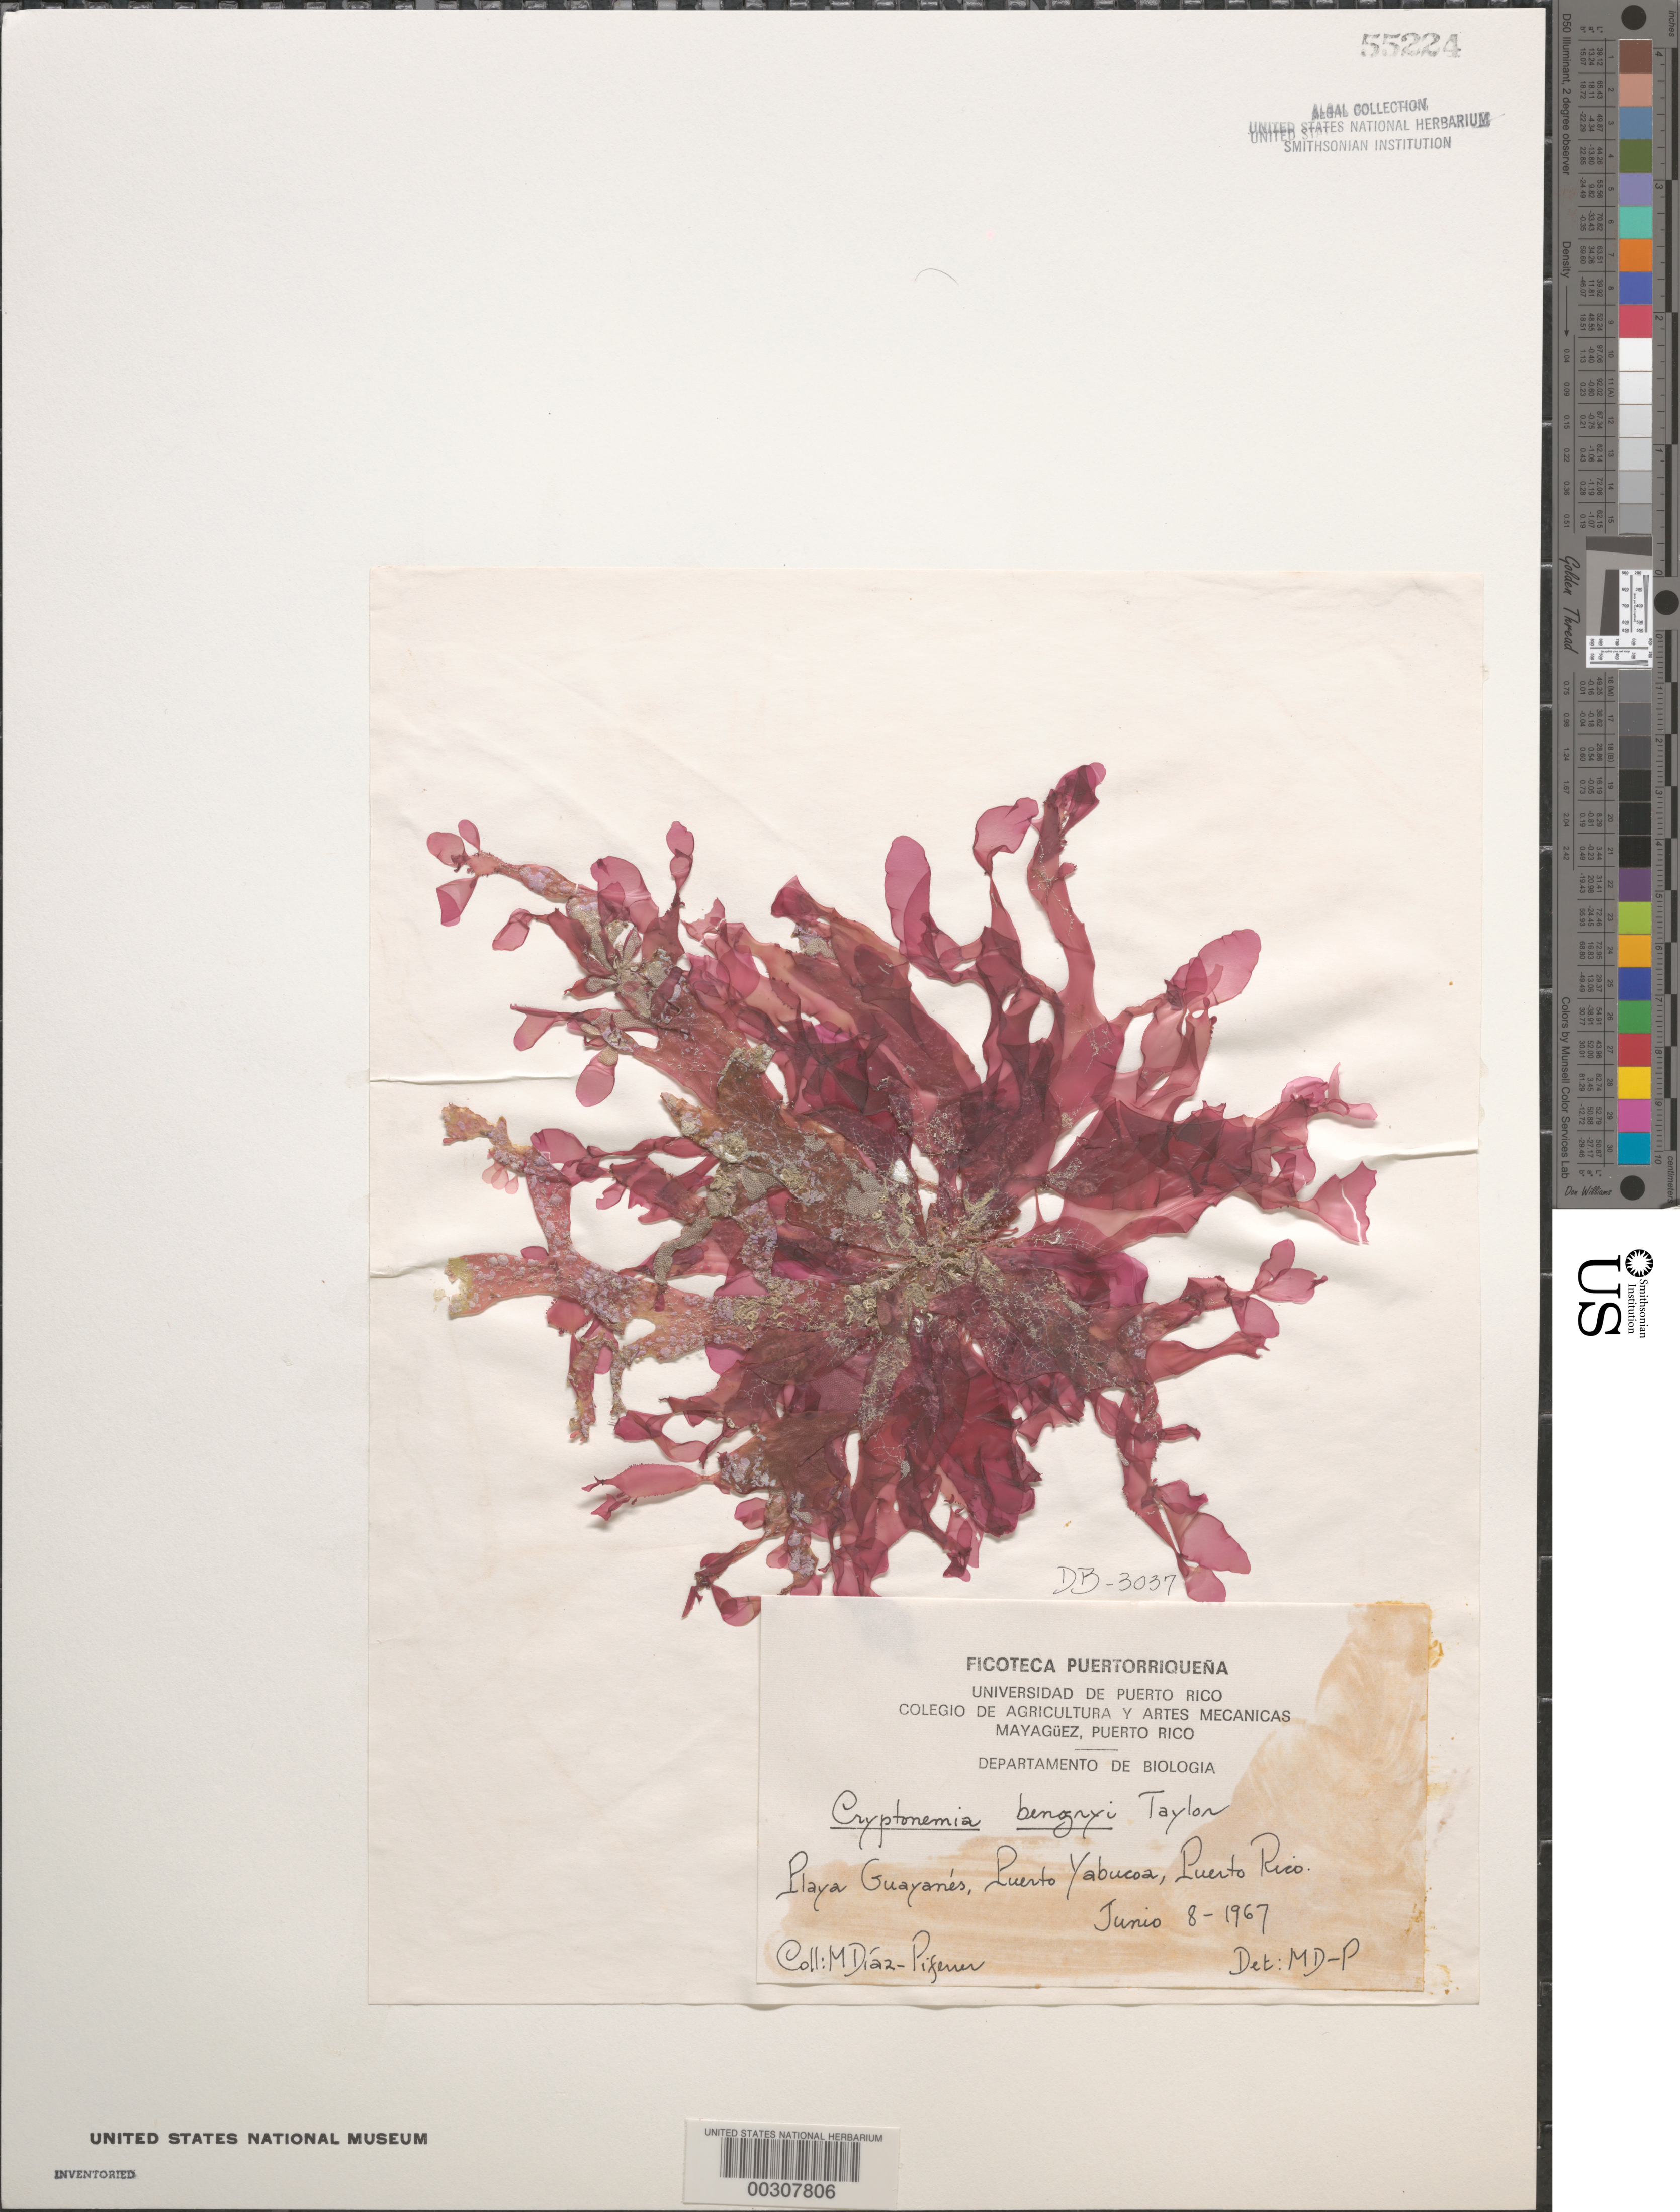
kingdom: Plantae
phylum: Rhodophyta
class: Florideophyceae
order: Halymeniales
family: Halymeniaceae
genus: Cryptonemia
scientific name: Cryptonemia bengryi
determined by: Diaz-Piferrer, M.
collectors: M. Diaz-Piferrer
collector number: DB-3037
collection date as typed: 08 Jun 1967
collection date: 1967-06-08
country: Puerto Rico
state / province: Yabucoa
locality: Playa Guayanes, Puerto Yabucoa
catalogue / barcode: US 55224